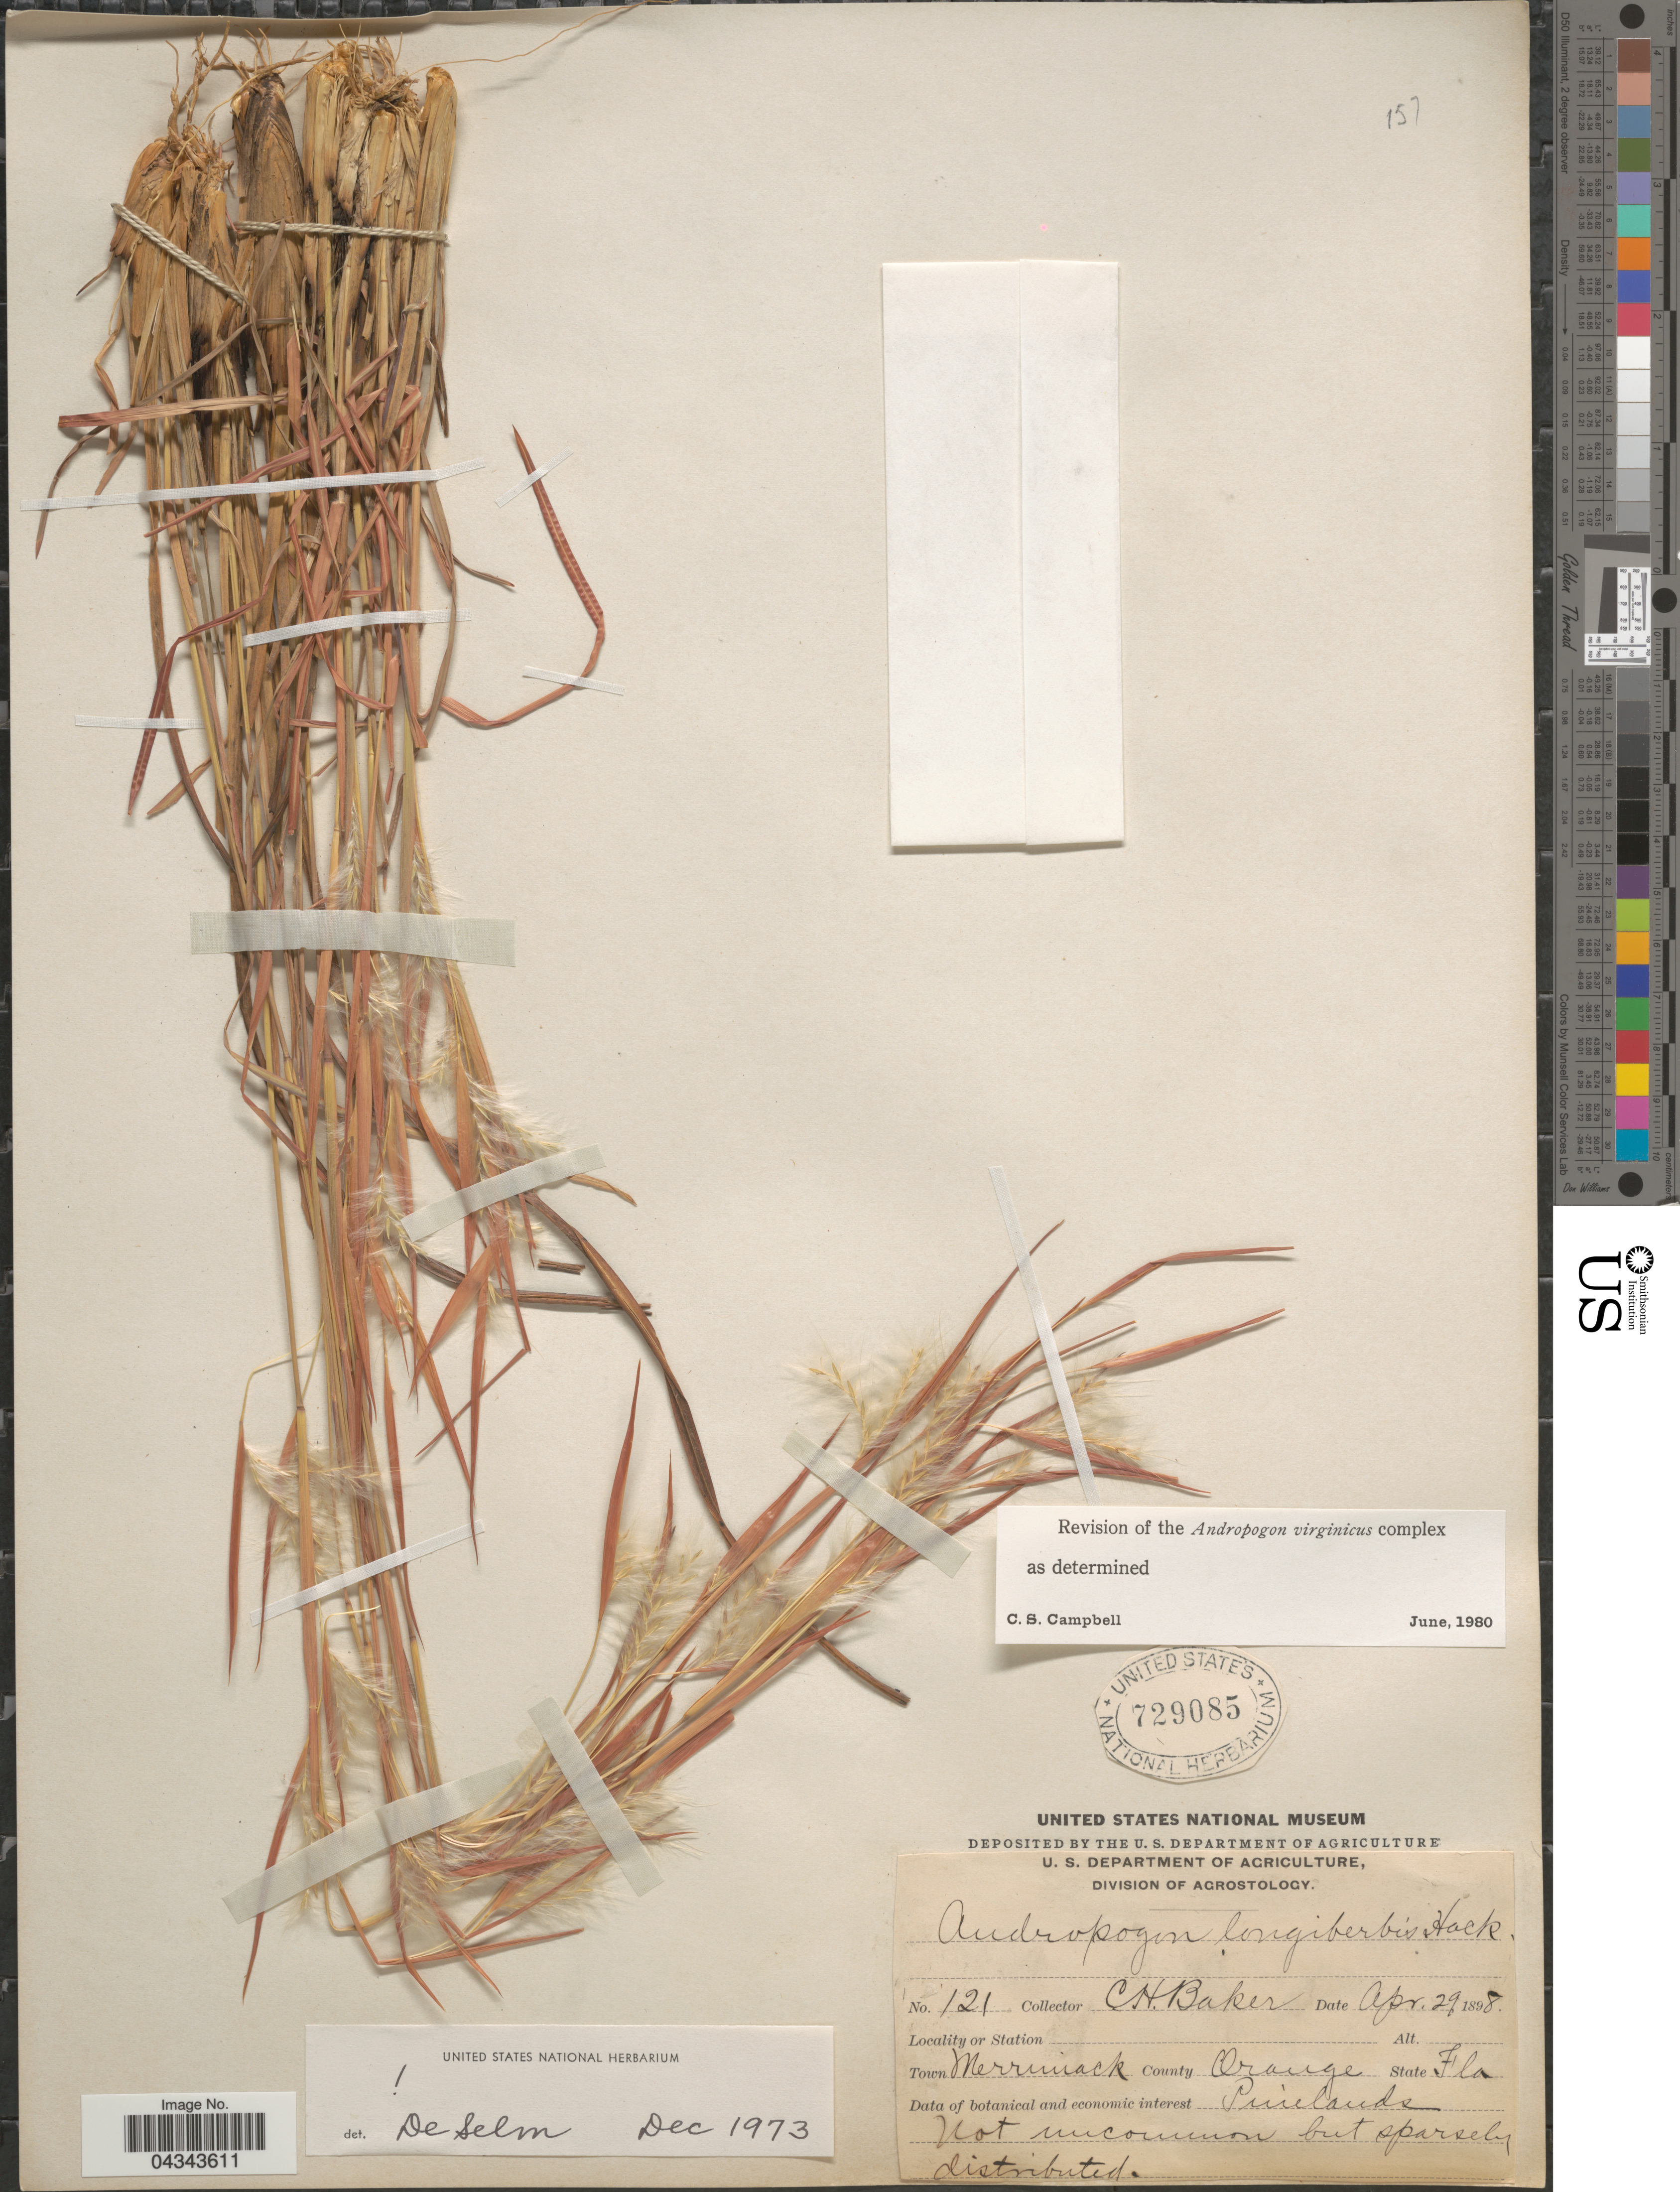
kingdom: Plantae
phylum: Tracheophyta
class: Liliopsida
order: Poales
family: Poaceae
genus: Andropogon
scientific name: Andropogon longiberbis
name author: Hack.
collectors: C. H. Baker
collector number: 121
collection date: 1898-04-29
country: United States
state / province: Florida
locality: Town Merrimack. County Orange.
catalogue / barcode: US 729085